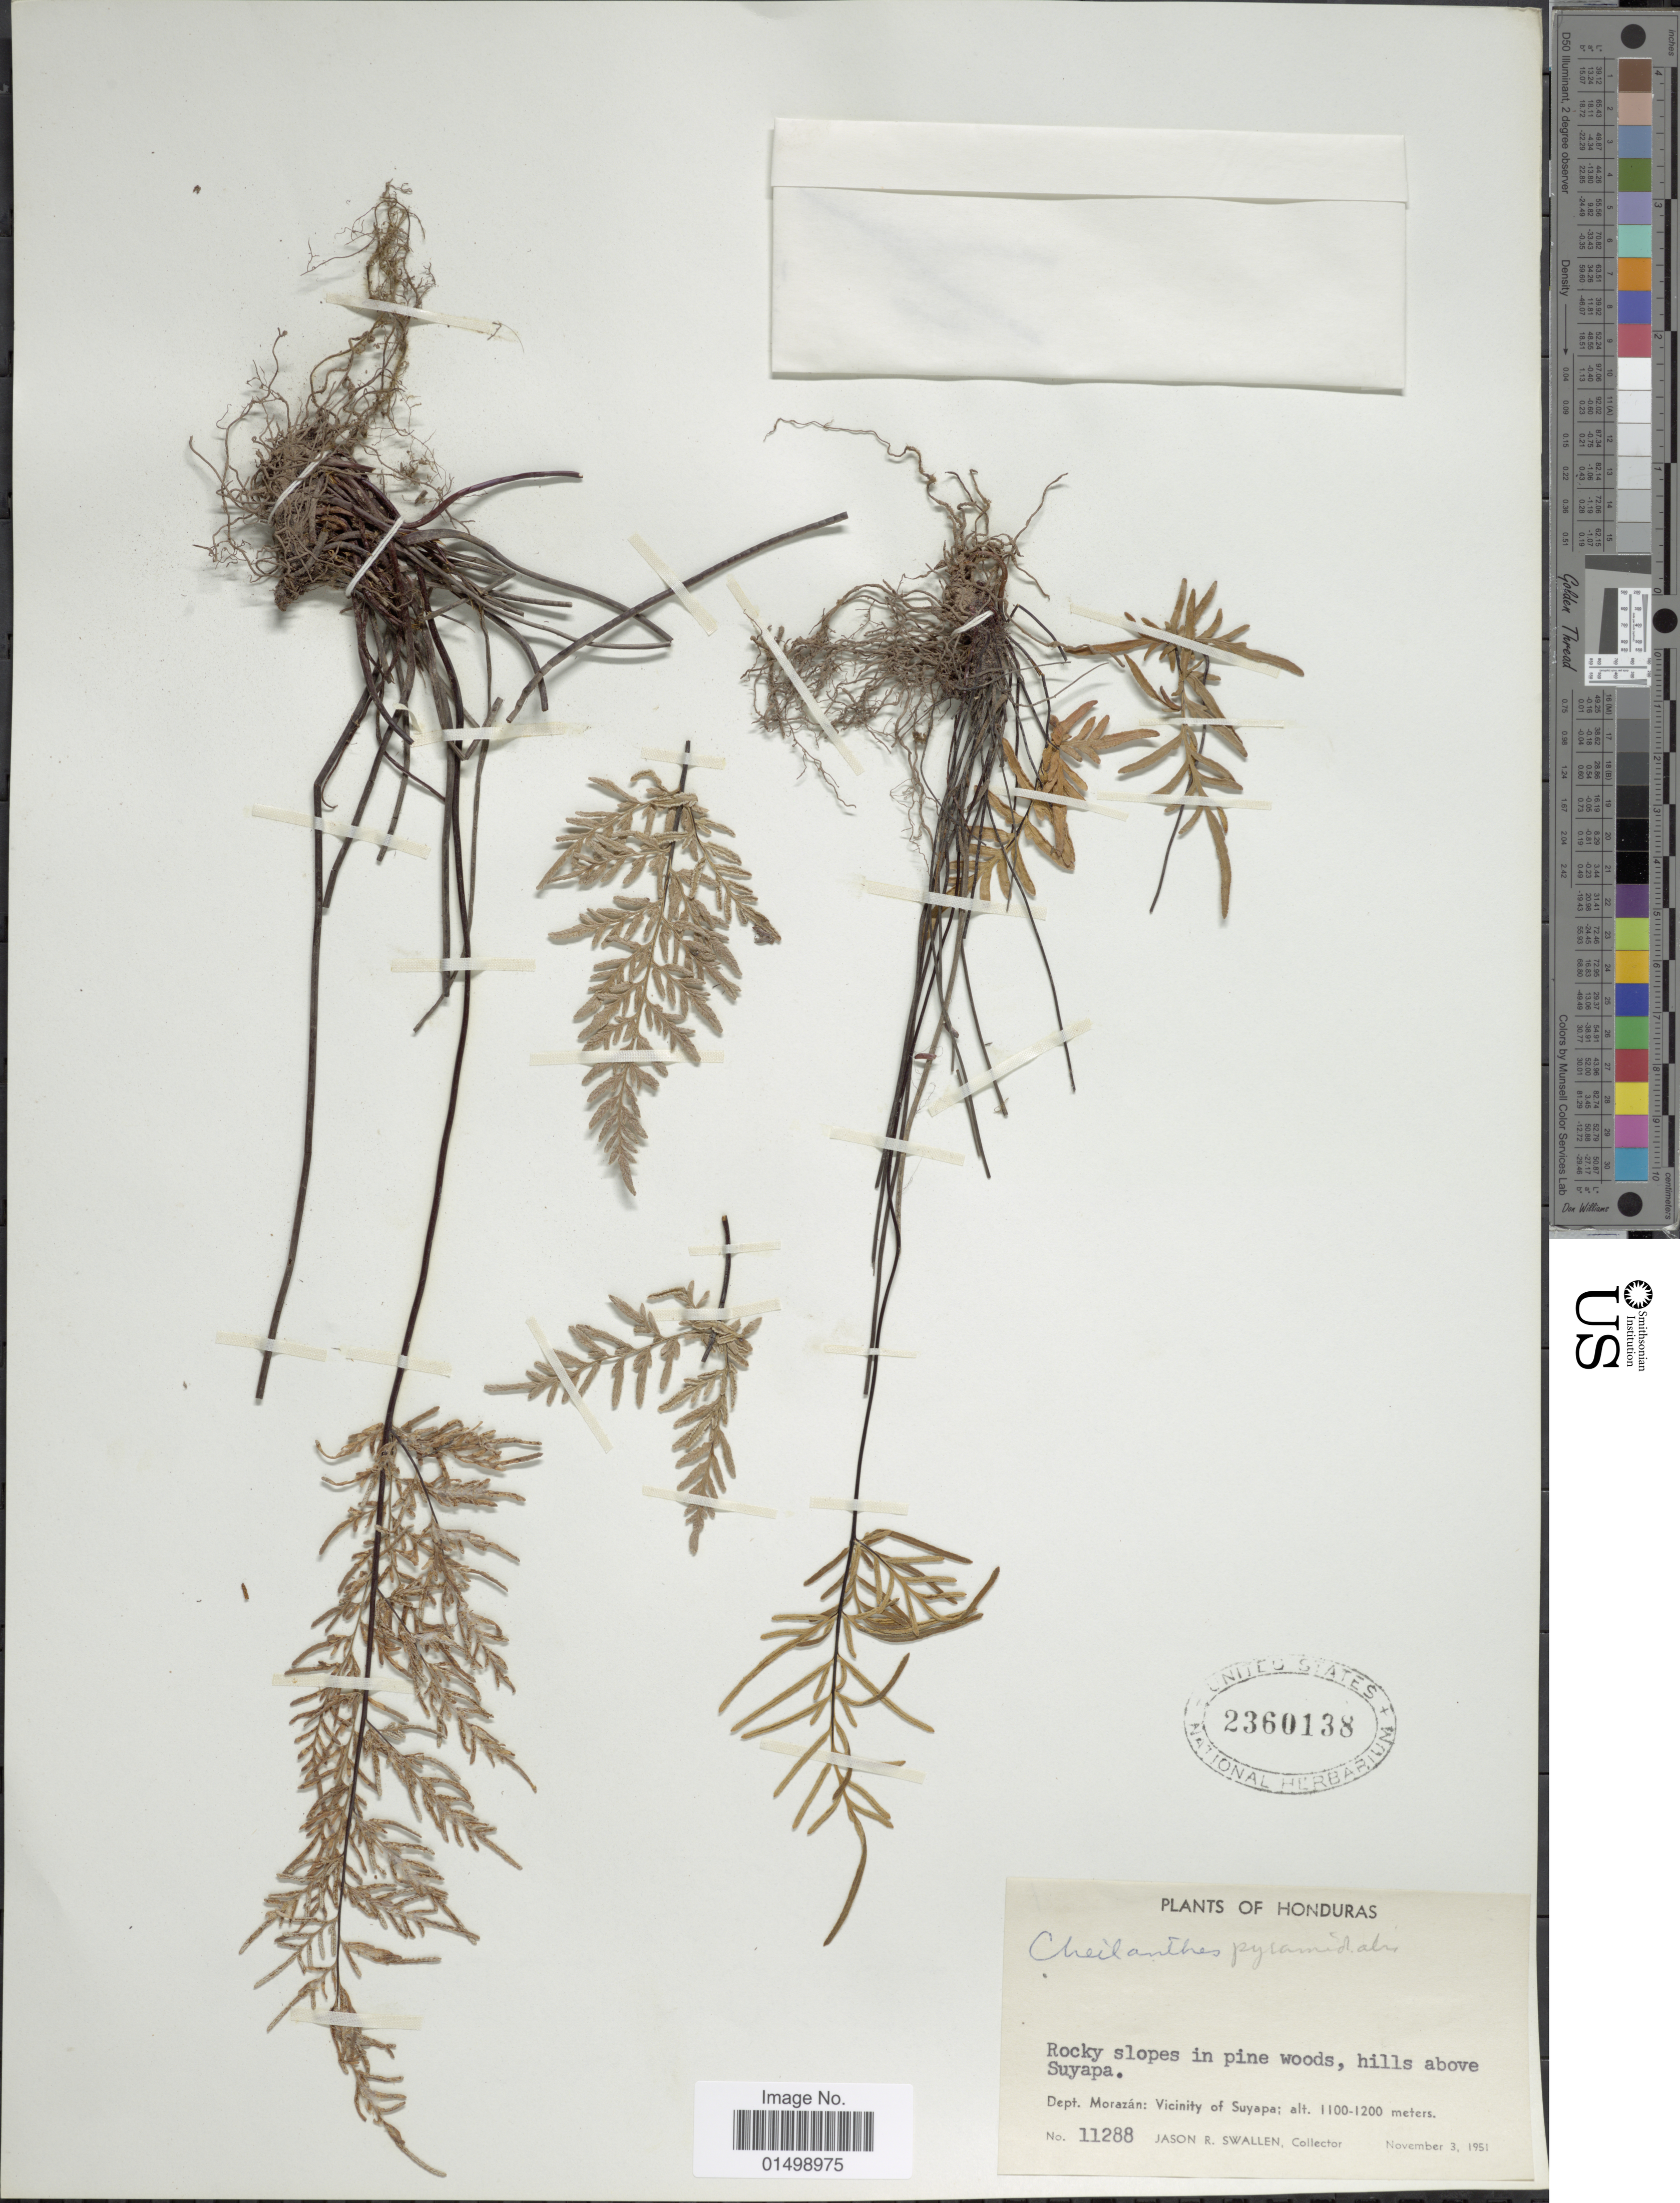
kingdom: Plantae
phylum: Tracheophyta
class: Polypodiopsida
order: Polypodiales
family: Pteridaceae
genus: Cheilanthes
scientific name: Cheilanthes pyramidalis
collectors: J. R. Swallen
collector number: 11288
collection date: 1951-11-03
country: Honduras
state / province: Fco. Morazán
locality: Rocky slopes in pine woods, hills above Suyupa, Dept. Morazan, Vicinity of Suyapa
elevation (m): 1100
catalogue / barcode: US 2360138